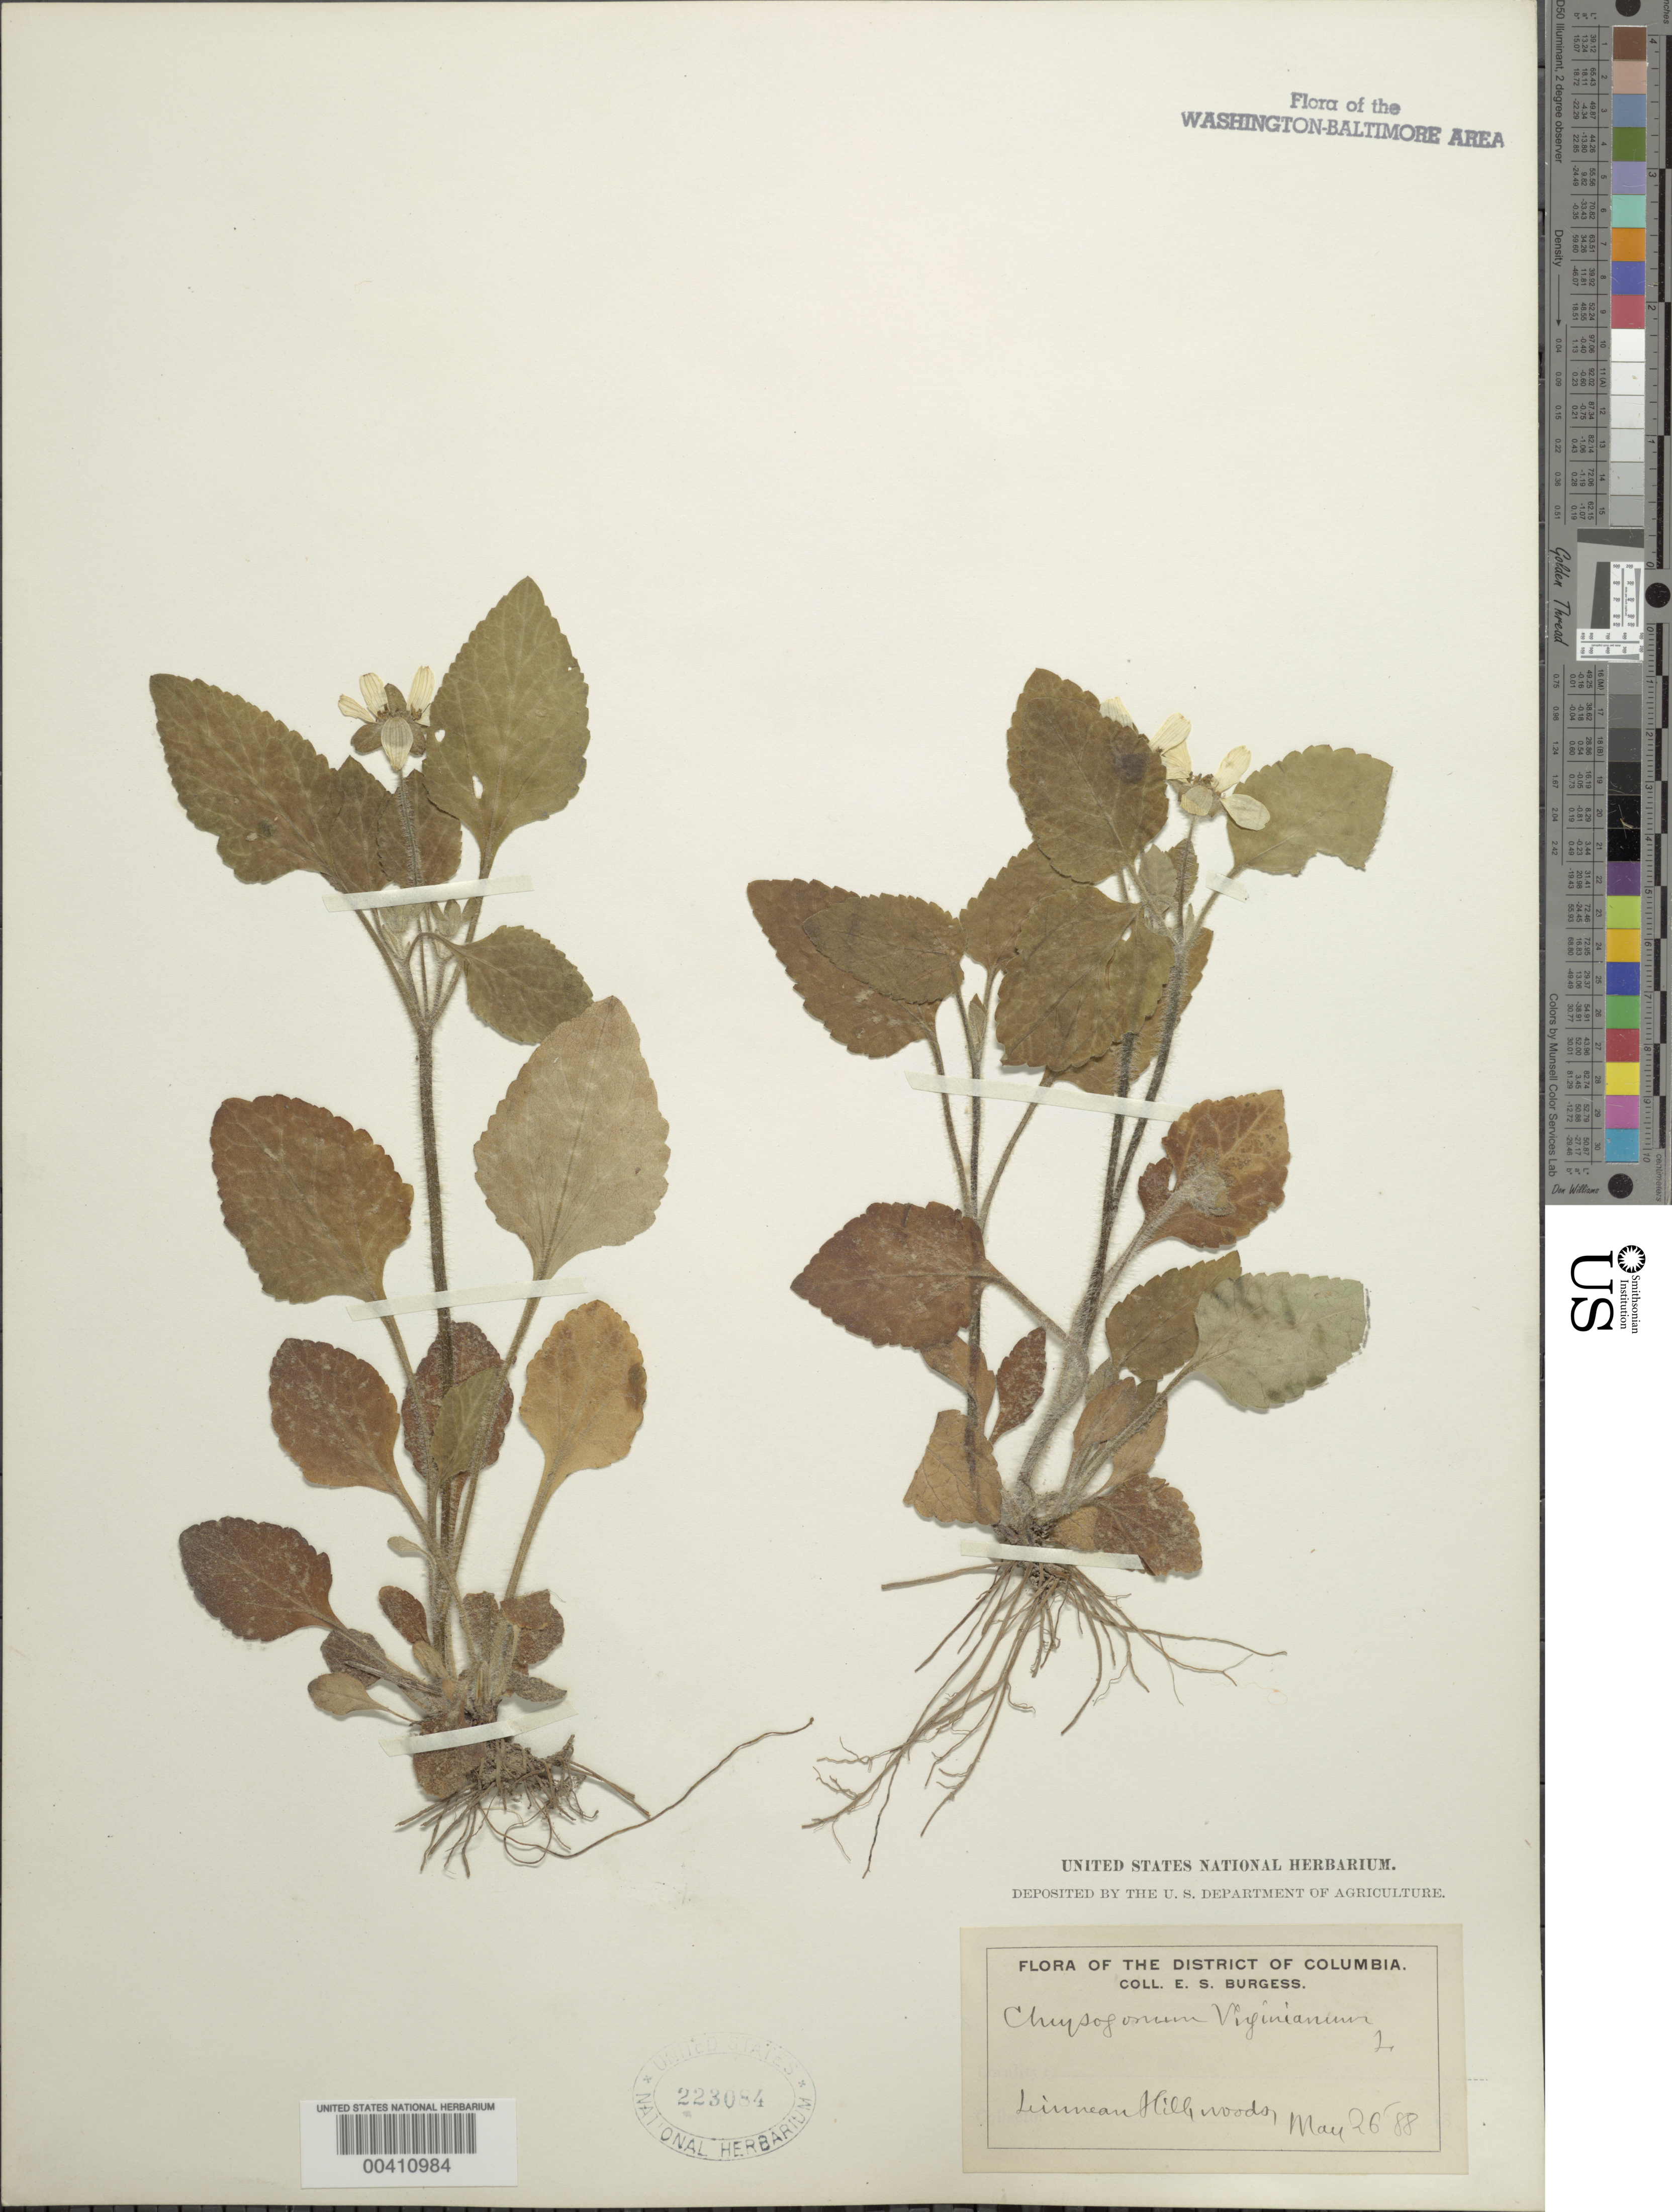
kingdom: Plantae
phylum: Tracheophyta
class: Magnoliopsida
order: Asterales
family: Asteraceae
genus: Chrysogonum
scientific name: Chrysogonum virginianum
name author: L.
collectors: E. Burgess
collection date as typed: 26 May 1888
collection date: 1888-05-26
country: United States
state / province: District of Columbia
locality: Linnean Hill Rock Creek Park & vicinity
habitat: Woods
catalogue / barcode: US 223084